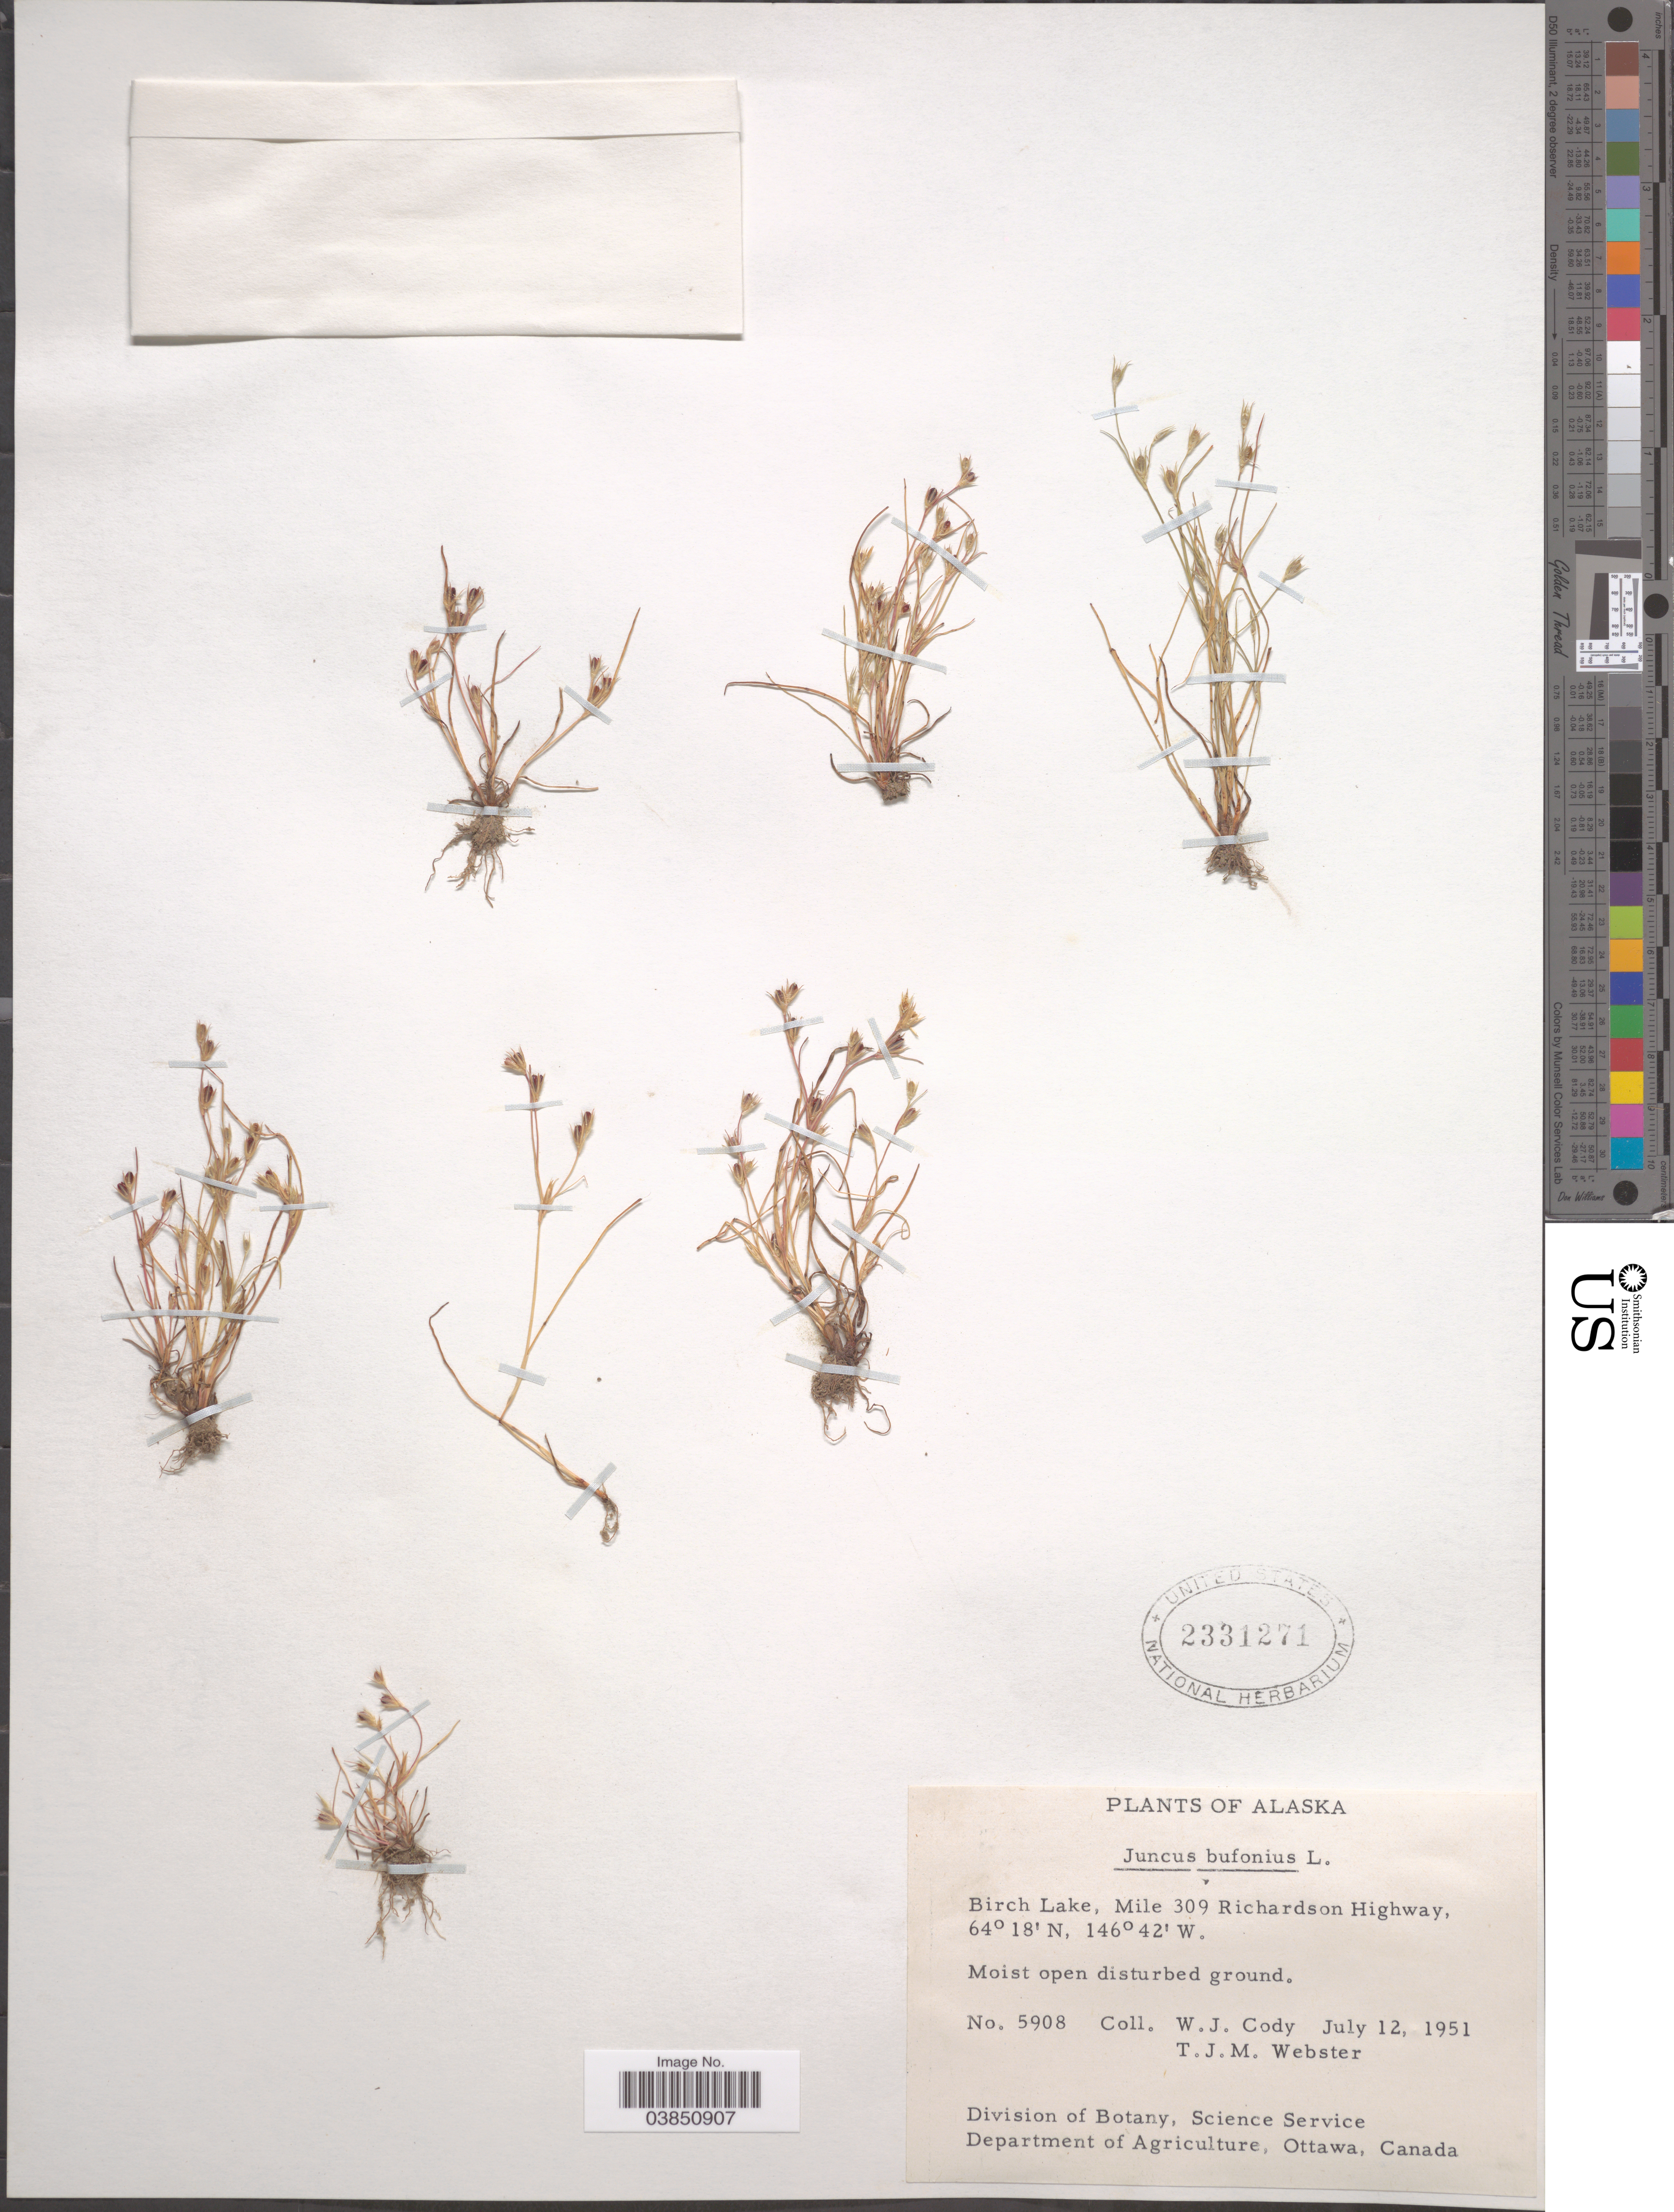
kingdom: Plantae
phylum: Tracheophyta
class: Liliopsida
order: Poales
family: Juncaceae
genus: Juncus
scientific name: Juncus bufonius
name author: L.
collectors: W. Cody & T. J. Webster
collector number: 5908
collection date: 1951-07-12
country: United States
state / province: Alaska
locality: Birch Lake, Mile 309 Richardson Highway.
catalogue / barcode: US 2331271